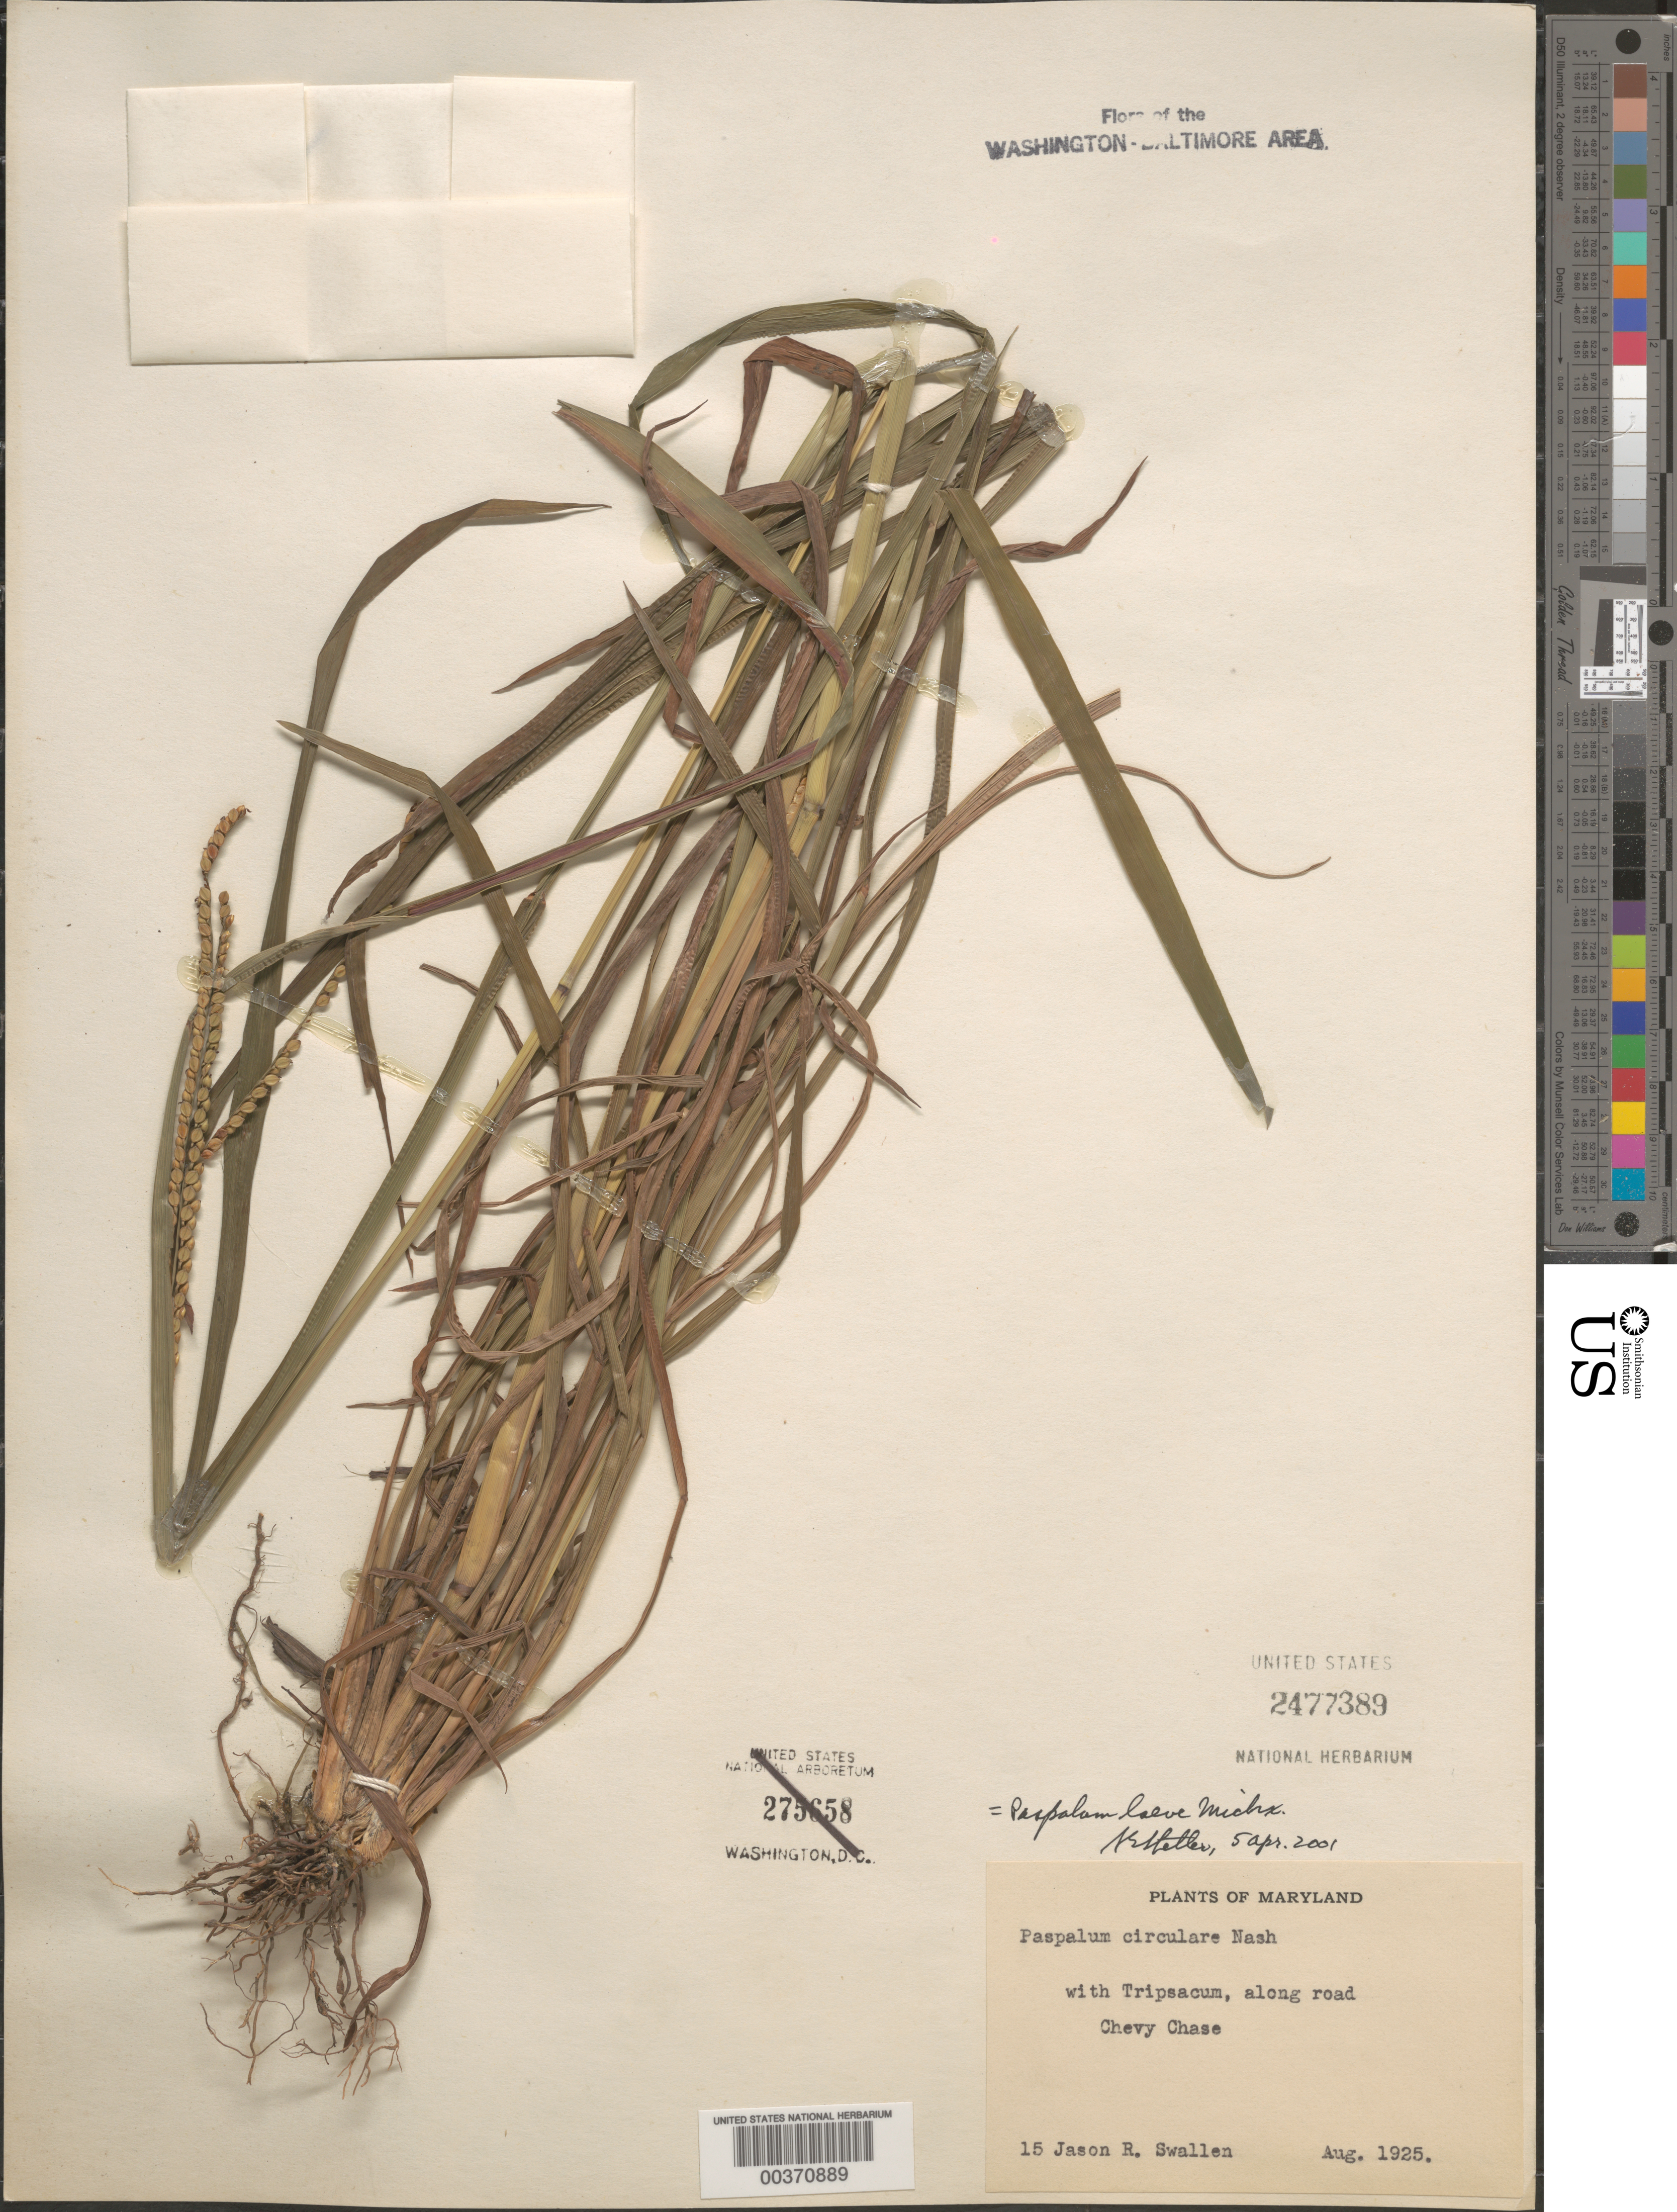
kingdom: Plantae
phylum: Tracheophyta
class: Liliopsida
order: Poales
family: Poaceae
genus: Paspalum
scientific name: Paspalum laeve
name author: Michx.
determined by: Chase, [M.] Agnes, (US)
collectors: J. R. Swallen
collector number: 15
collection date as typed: Aug 1925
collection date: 1925-08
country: United States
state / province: Maryland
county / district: Prince George's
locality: Chevy Chase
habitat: Along road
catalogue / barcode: US 2477389